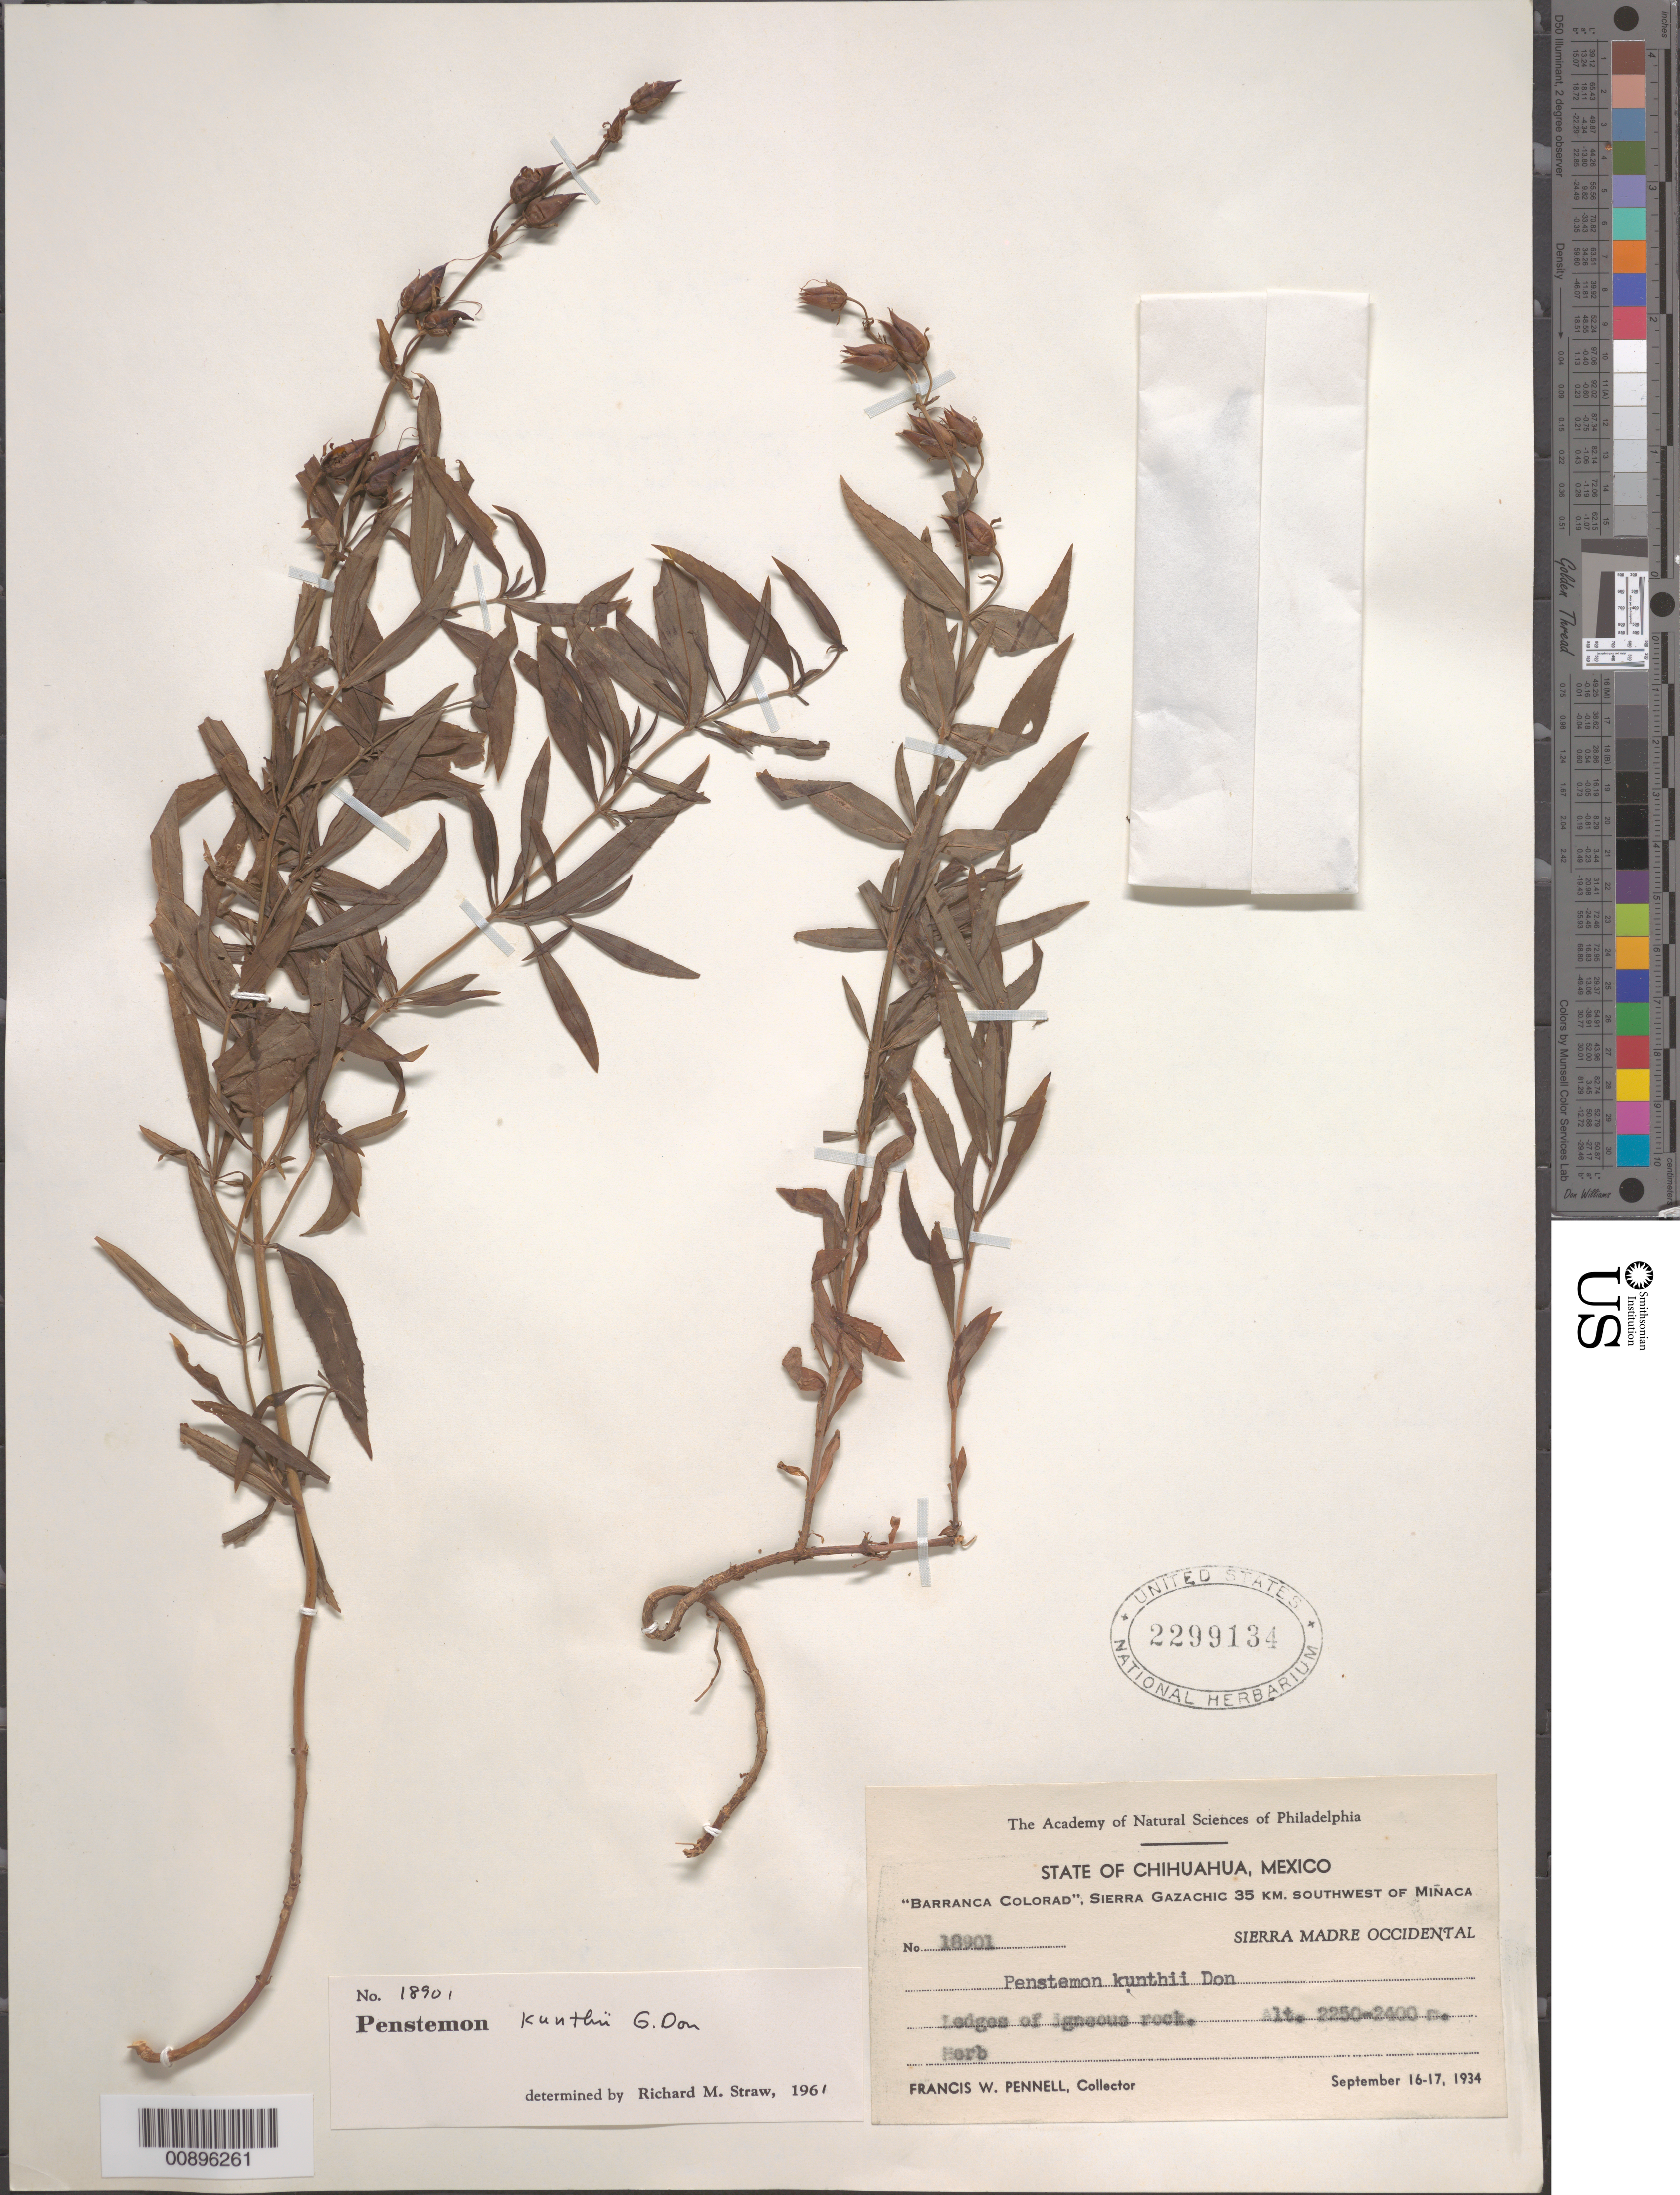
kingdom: Plantae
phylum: Tracheophyta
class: Magnoliopsida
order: Lamiales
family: Plantaginaceae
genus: Penstemon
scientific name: Penstemon kunthii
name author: G. Don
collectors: F. W. Pennell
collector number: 18901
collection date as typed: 16 Sep 1934 to 17 Sep 1934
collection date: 1934-09-16/1934-09-17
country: Mexico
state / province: Chihuahua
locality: Barranca Colorad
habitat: Ledges of igneous rock.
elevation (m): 2400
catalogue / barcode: US 2299134